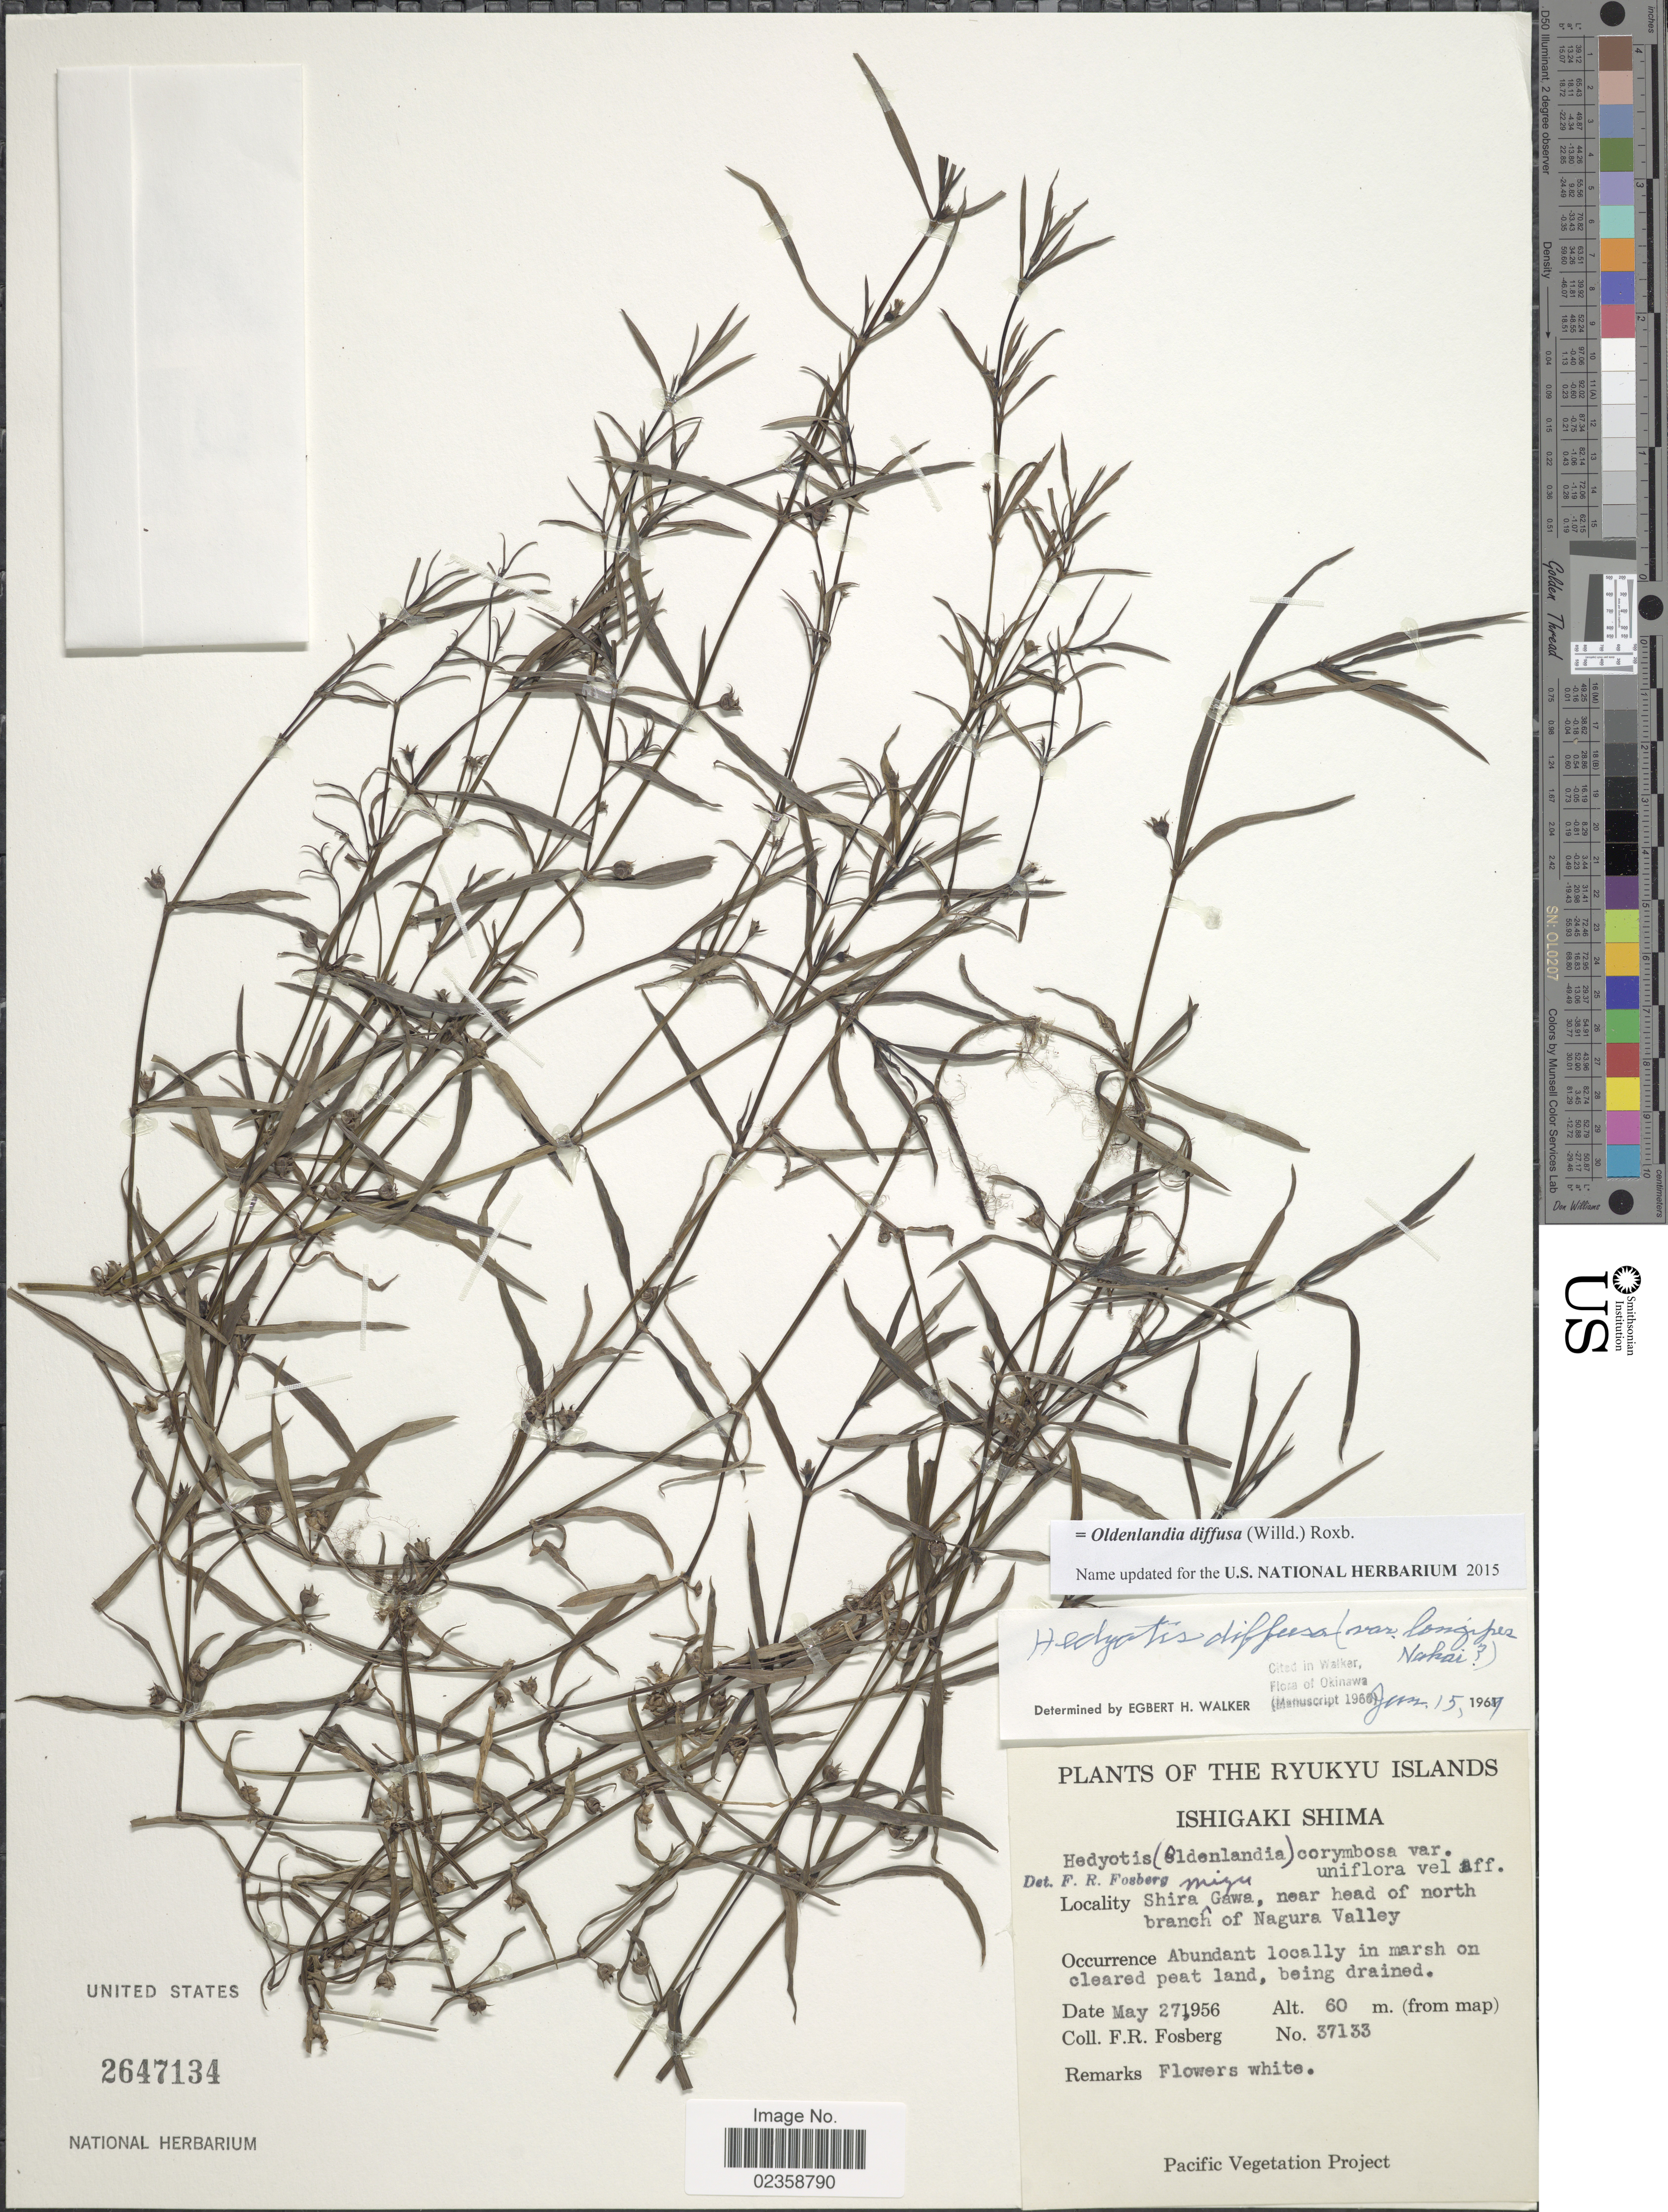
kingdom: Plantae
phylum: Tracheophyta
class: Magnoliopsida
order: Gentianales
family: Rubiaceae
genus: Oldenlandia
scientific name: Oldenlandia diffusa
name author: (Willd.) Roxb.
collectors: F. R. Fosberg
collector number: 37133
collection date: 1956-05-27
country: Japan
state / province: Okinawa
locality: Ryukyu Islands. Ishigaki Shima. Shira migu Gawa, near head of north branch of Nagura Valley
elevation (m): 60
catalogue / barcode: US 2647134